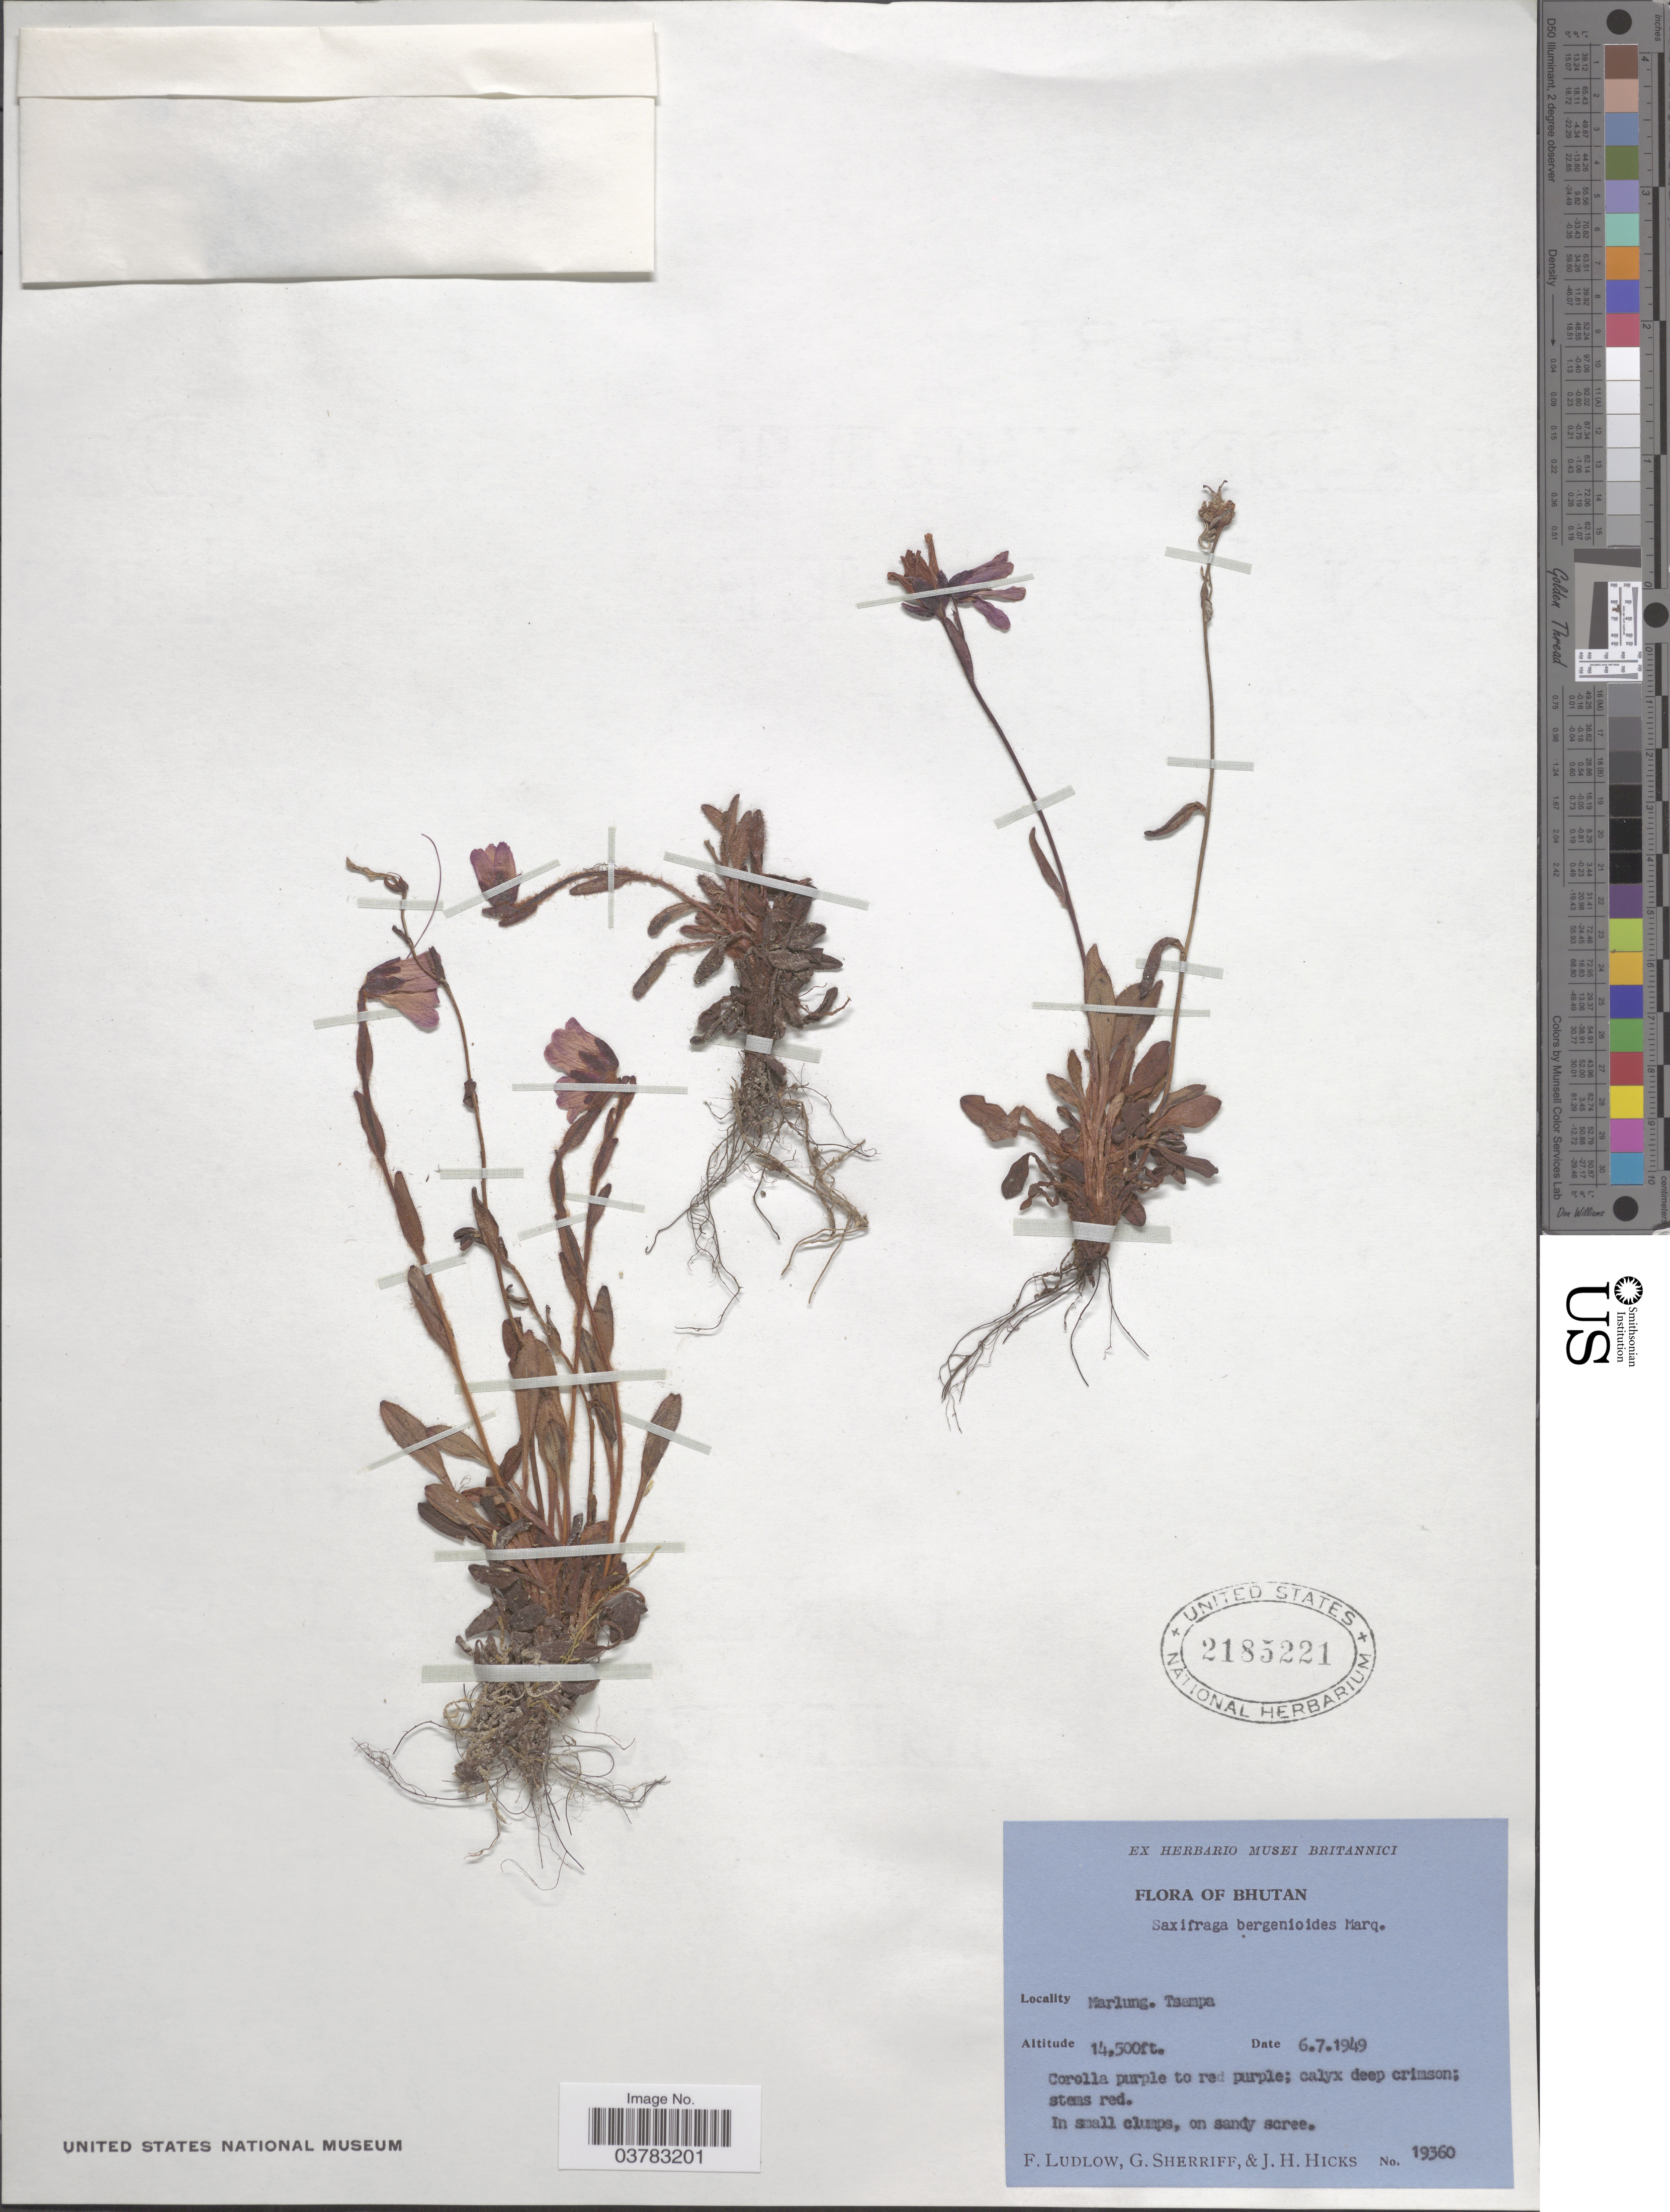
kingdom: Plantae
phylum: Tracheophyta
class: Magnoliopsida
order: Saxifragales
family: Saxifragaceae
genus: Saxifraga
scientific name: Saxifraga bergenioides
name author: C. Marquand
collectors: F. Ludlow, G. Sherriff & J. H. Hicks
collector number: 19360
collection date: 1949-07-06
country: Bhutan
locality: Marlung. Tsampa.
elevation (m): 4420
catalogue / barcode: US 2185221